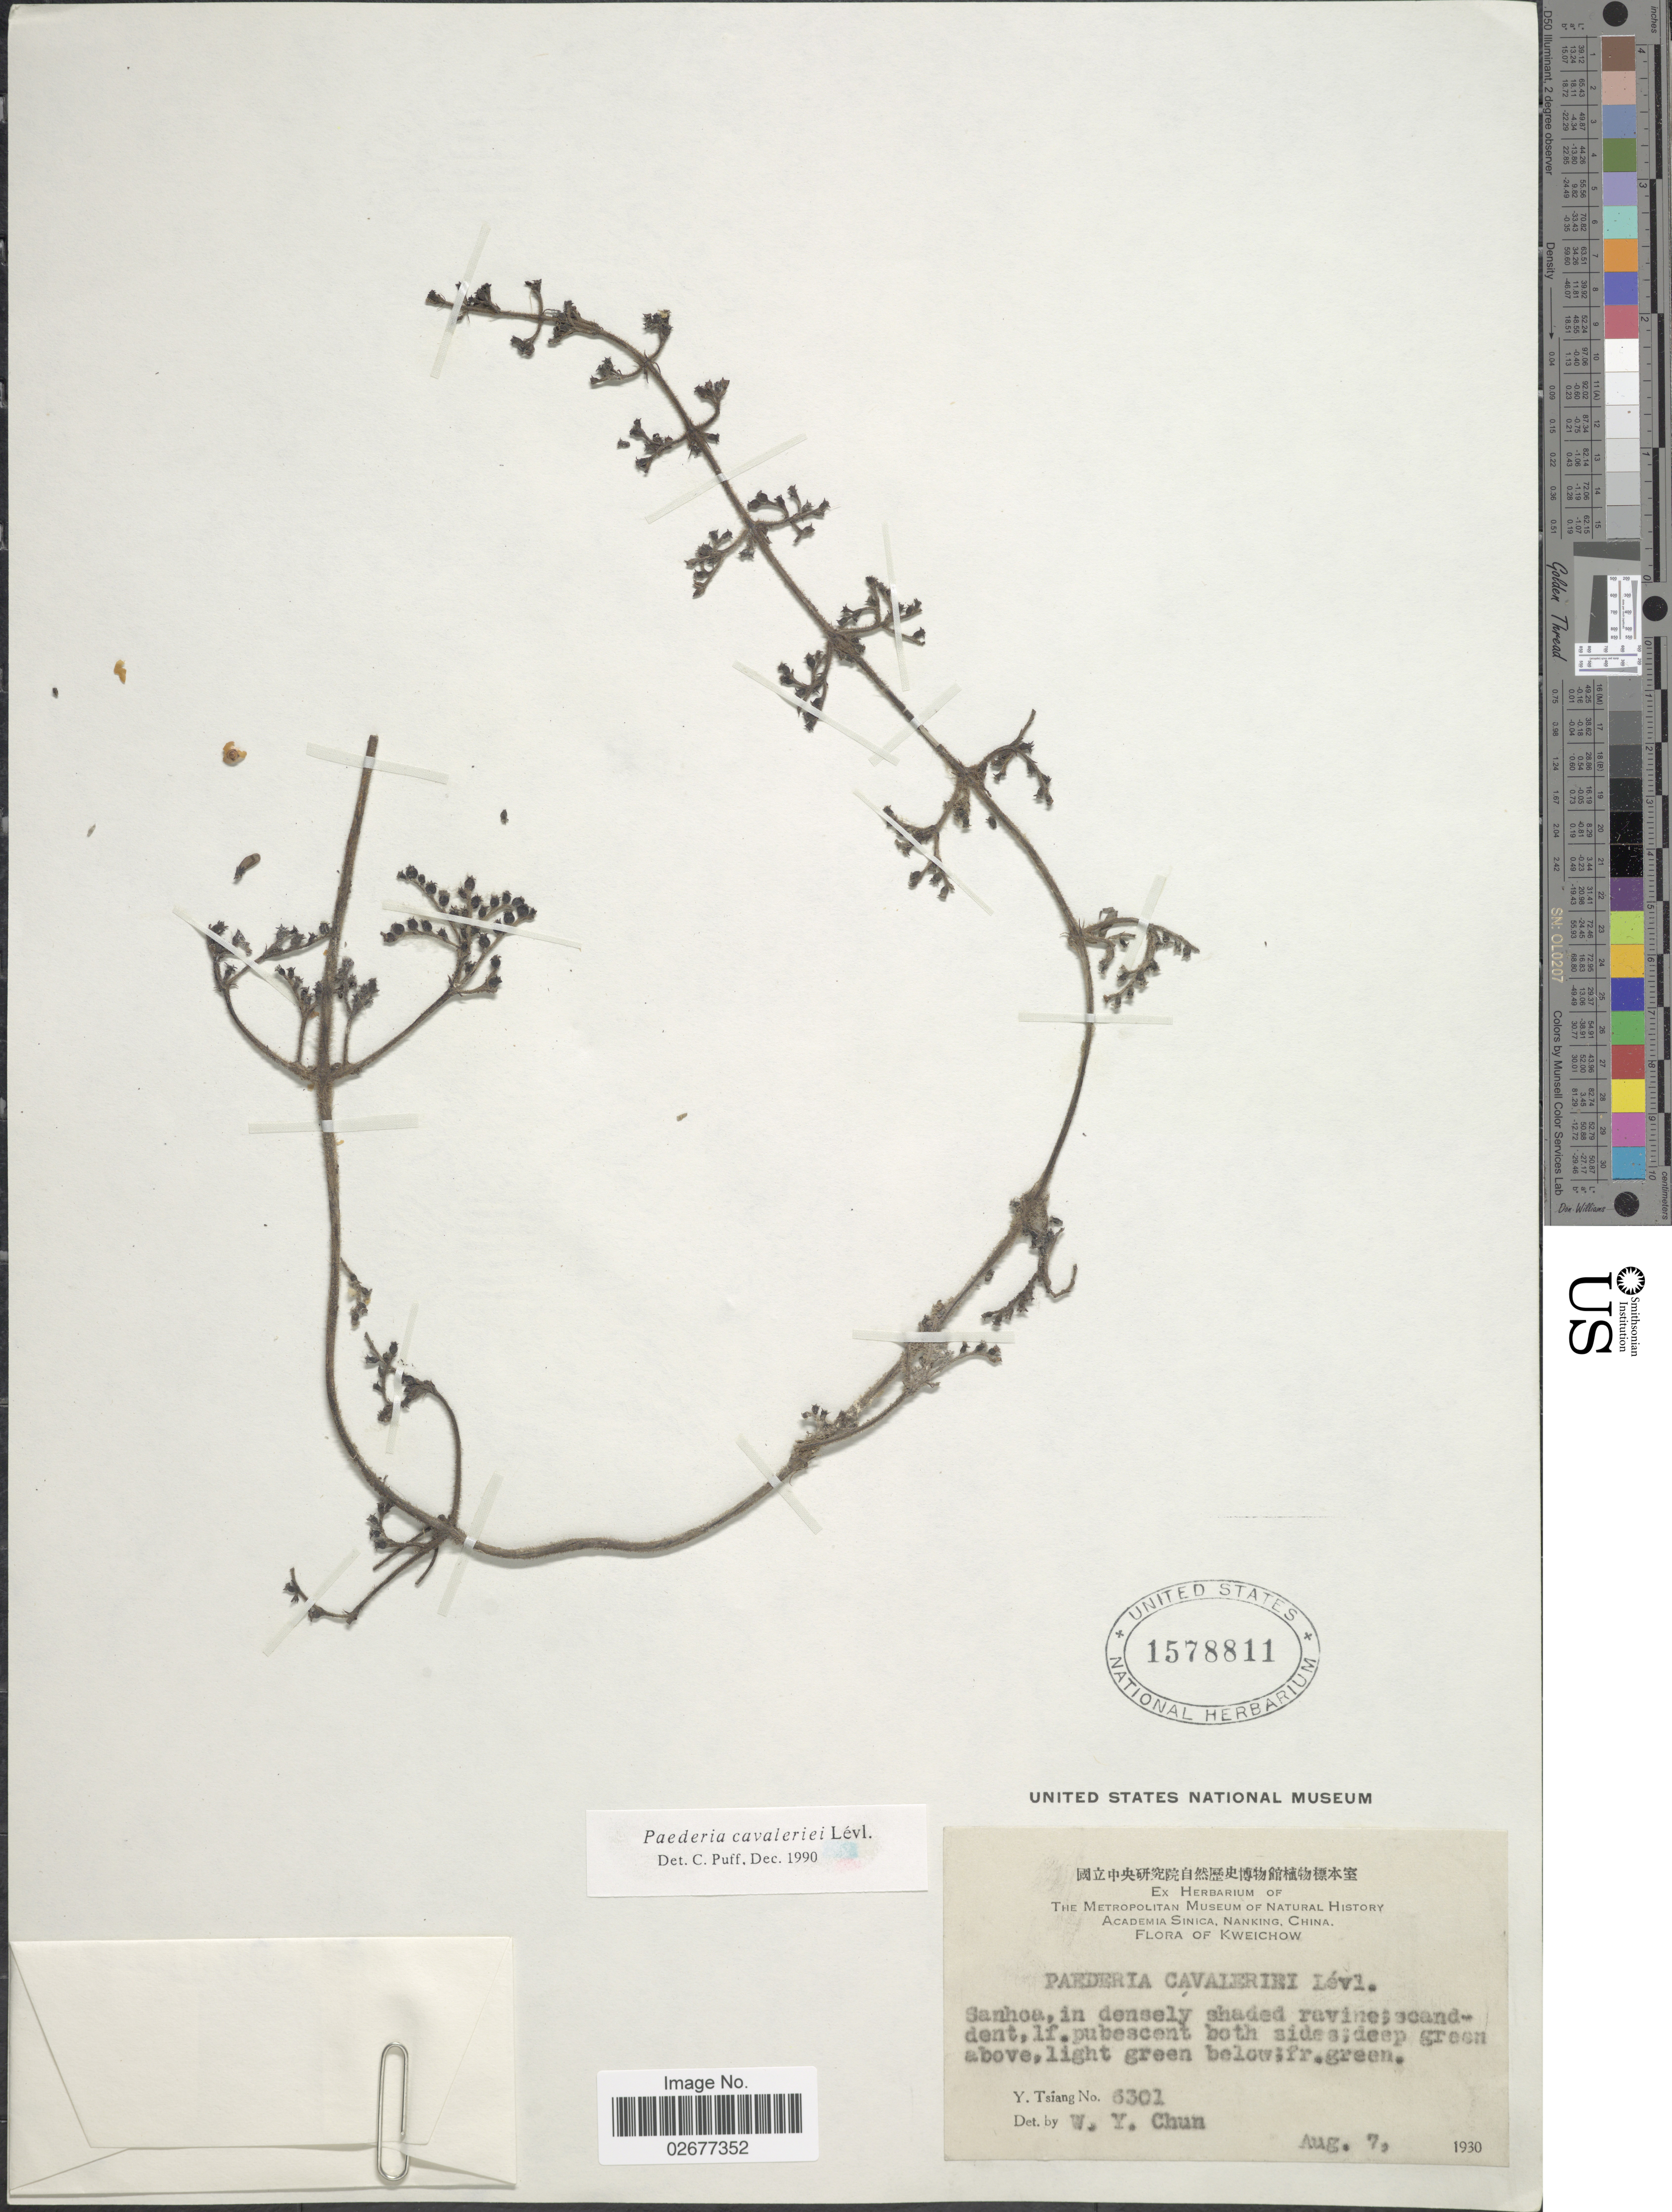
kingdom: Plantae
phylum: Tracheophyta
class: Magnoliopsida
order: Gentianales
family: Rubiaceae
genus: Paederia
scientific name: Paederia cavaleriei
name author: H. Lév.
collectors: Y. Tsiang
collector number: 6301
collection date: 1930-08-07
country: China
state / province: Guizhou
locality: Kweichow, Sanhoa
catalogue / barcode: US 1578811